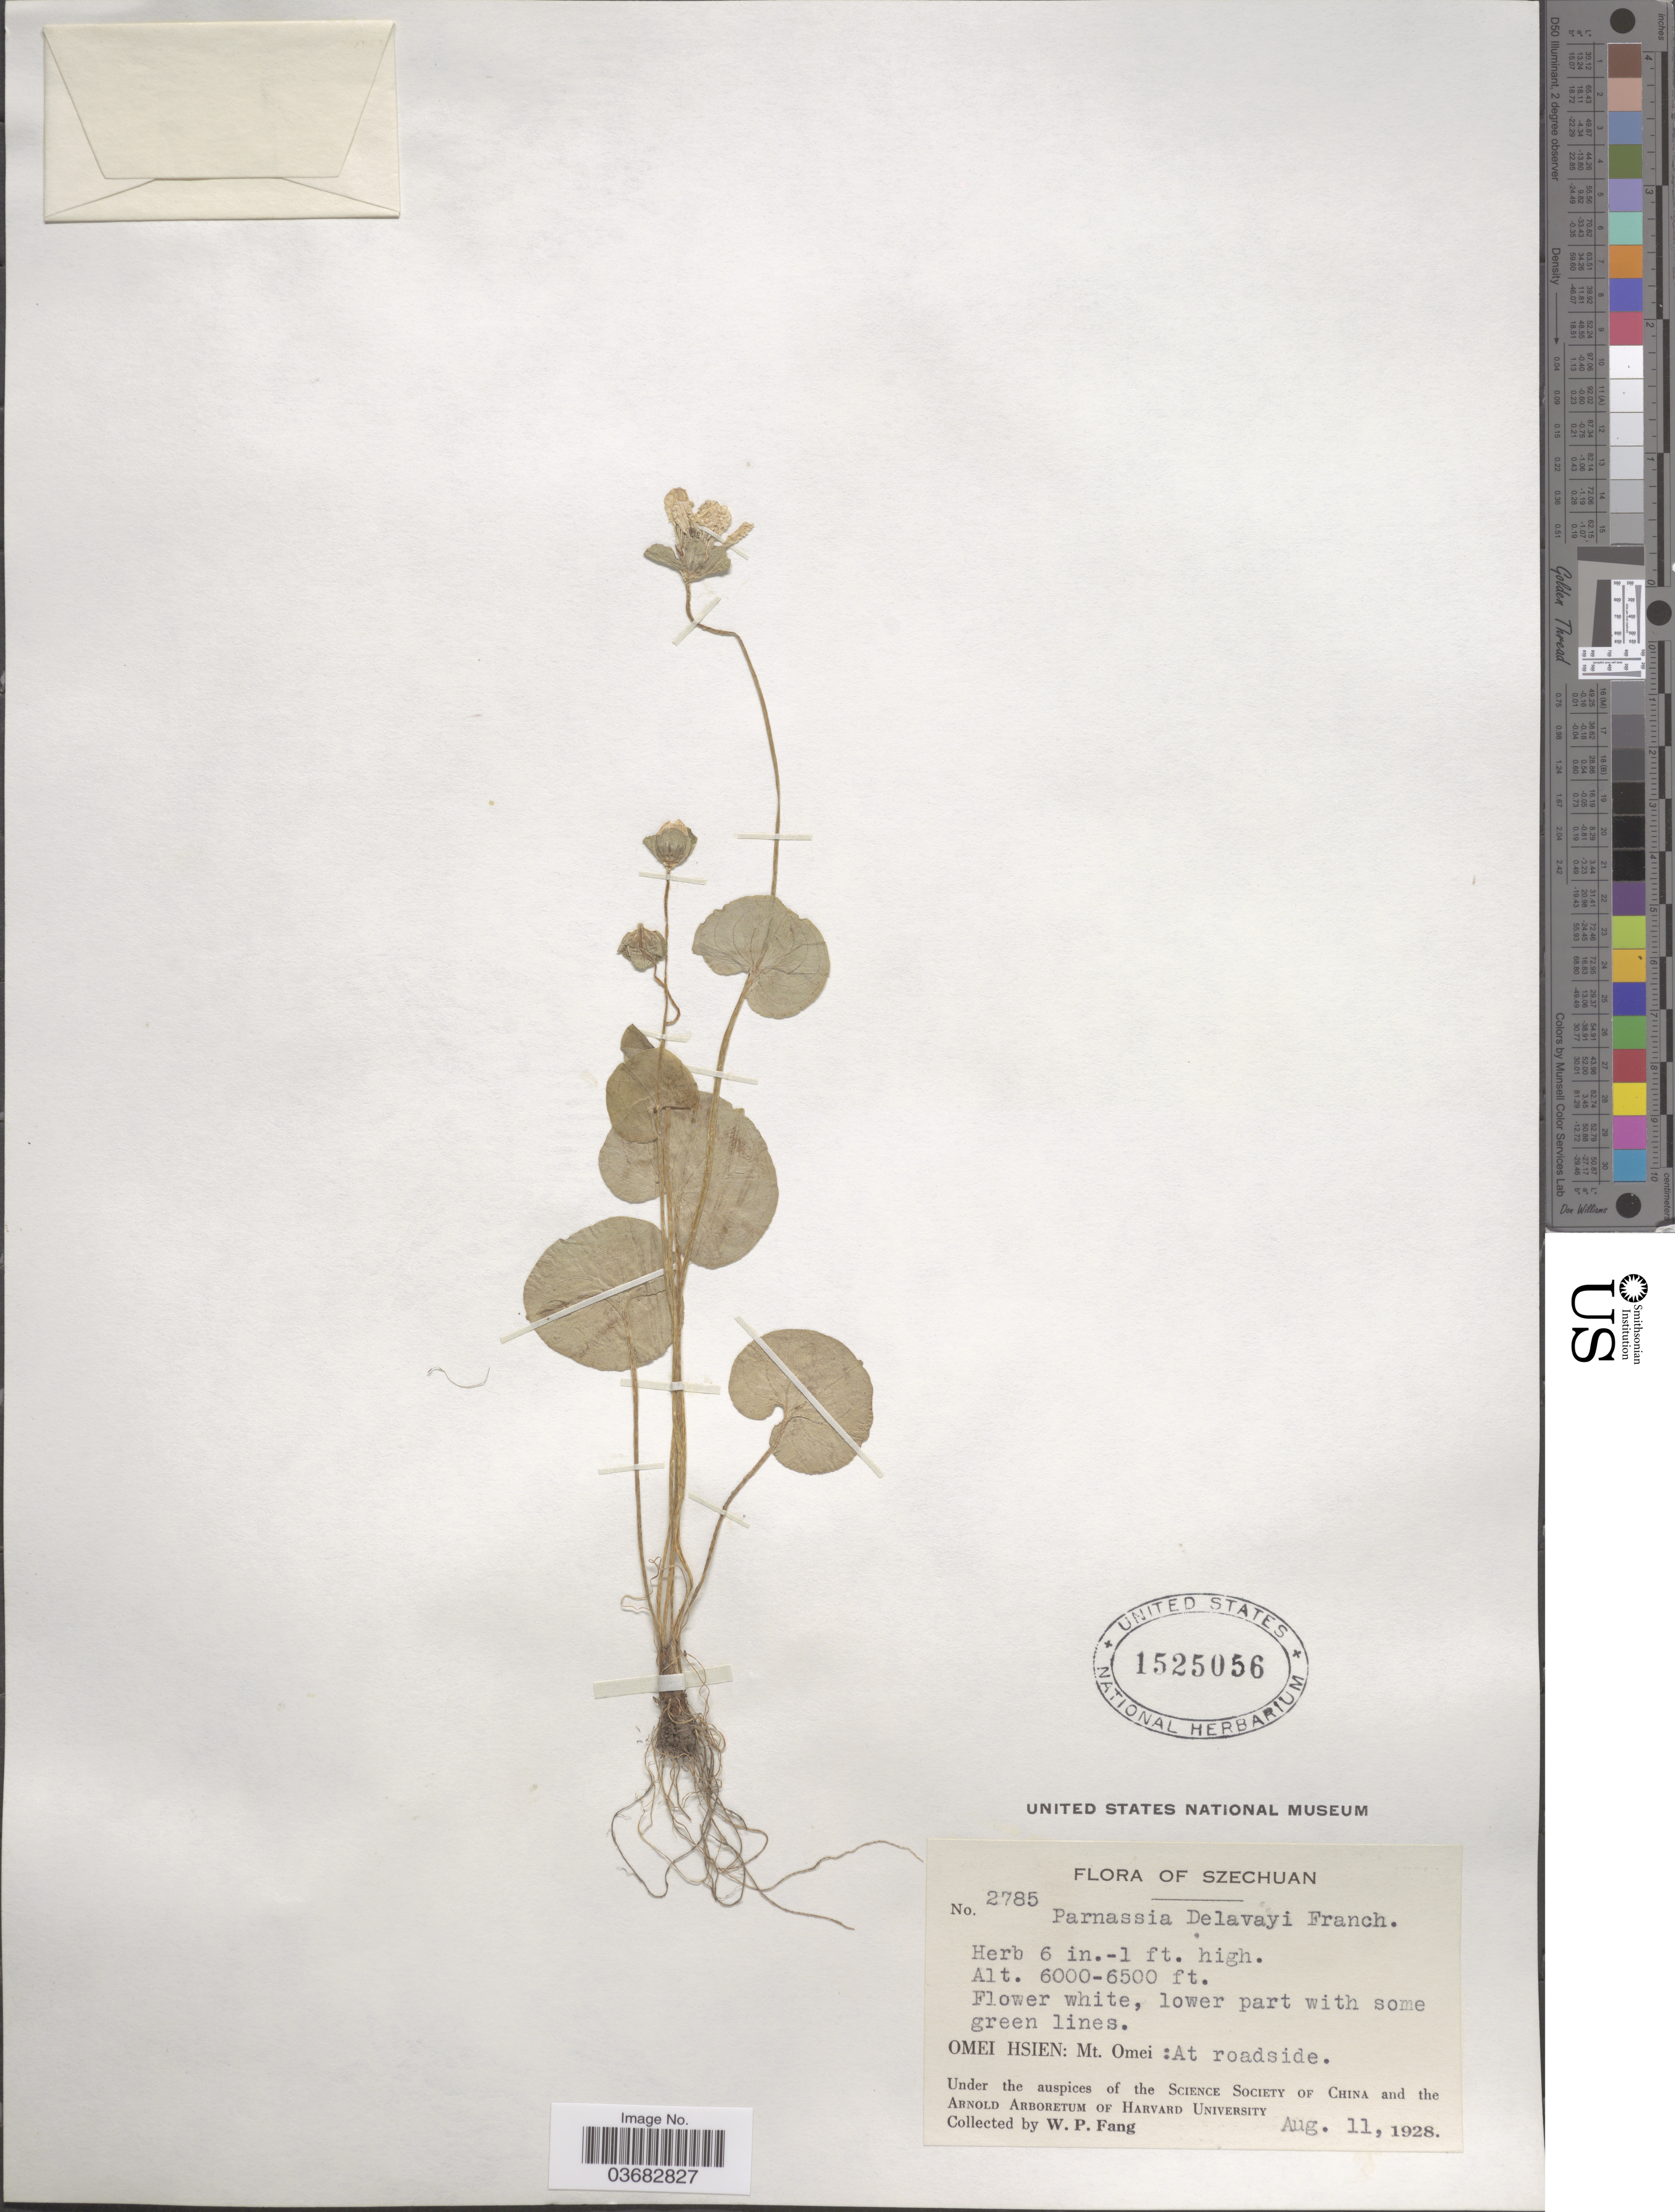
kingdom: Plantae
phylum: Tracheophyta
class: Magnoliopsida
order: Celastrales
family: Parnassiaceae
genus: Parnassia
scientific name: Parnassia delavayi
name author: Franch.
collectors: W. P. Fang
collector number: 2785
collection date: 1928-08-11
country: China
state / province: Sichuan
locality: Szechuan. Omei Hsien: Mt. Omei: At roadside.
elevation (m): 1829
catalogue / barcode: US 1525056